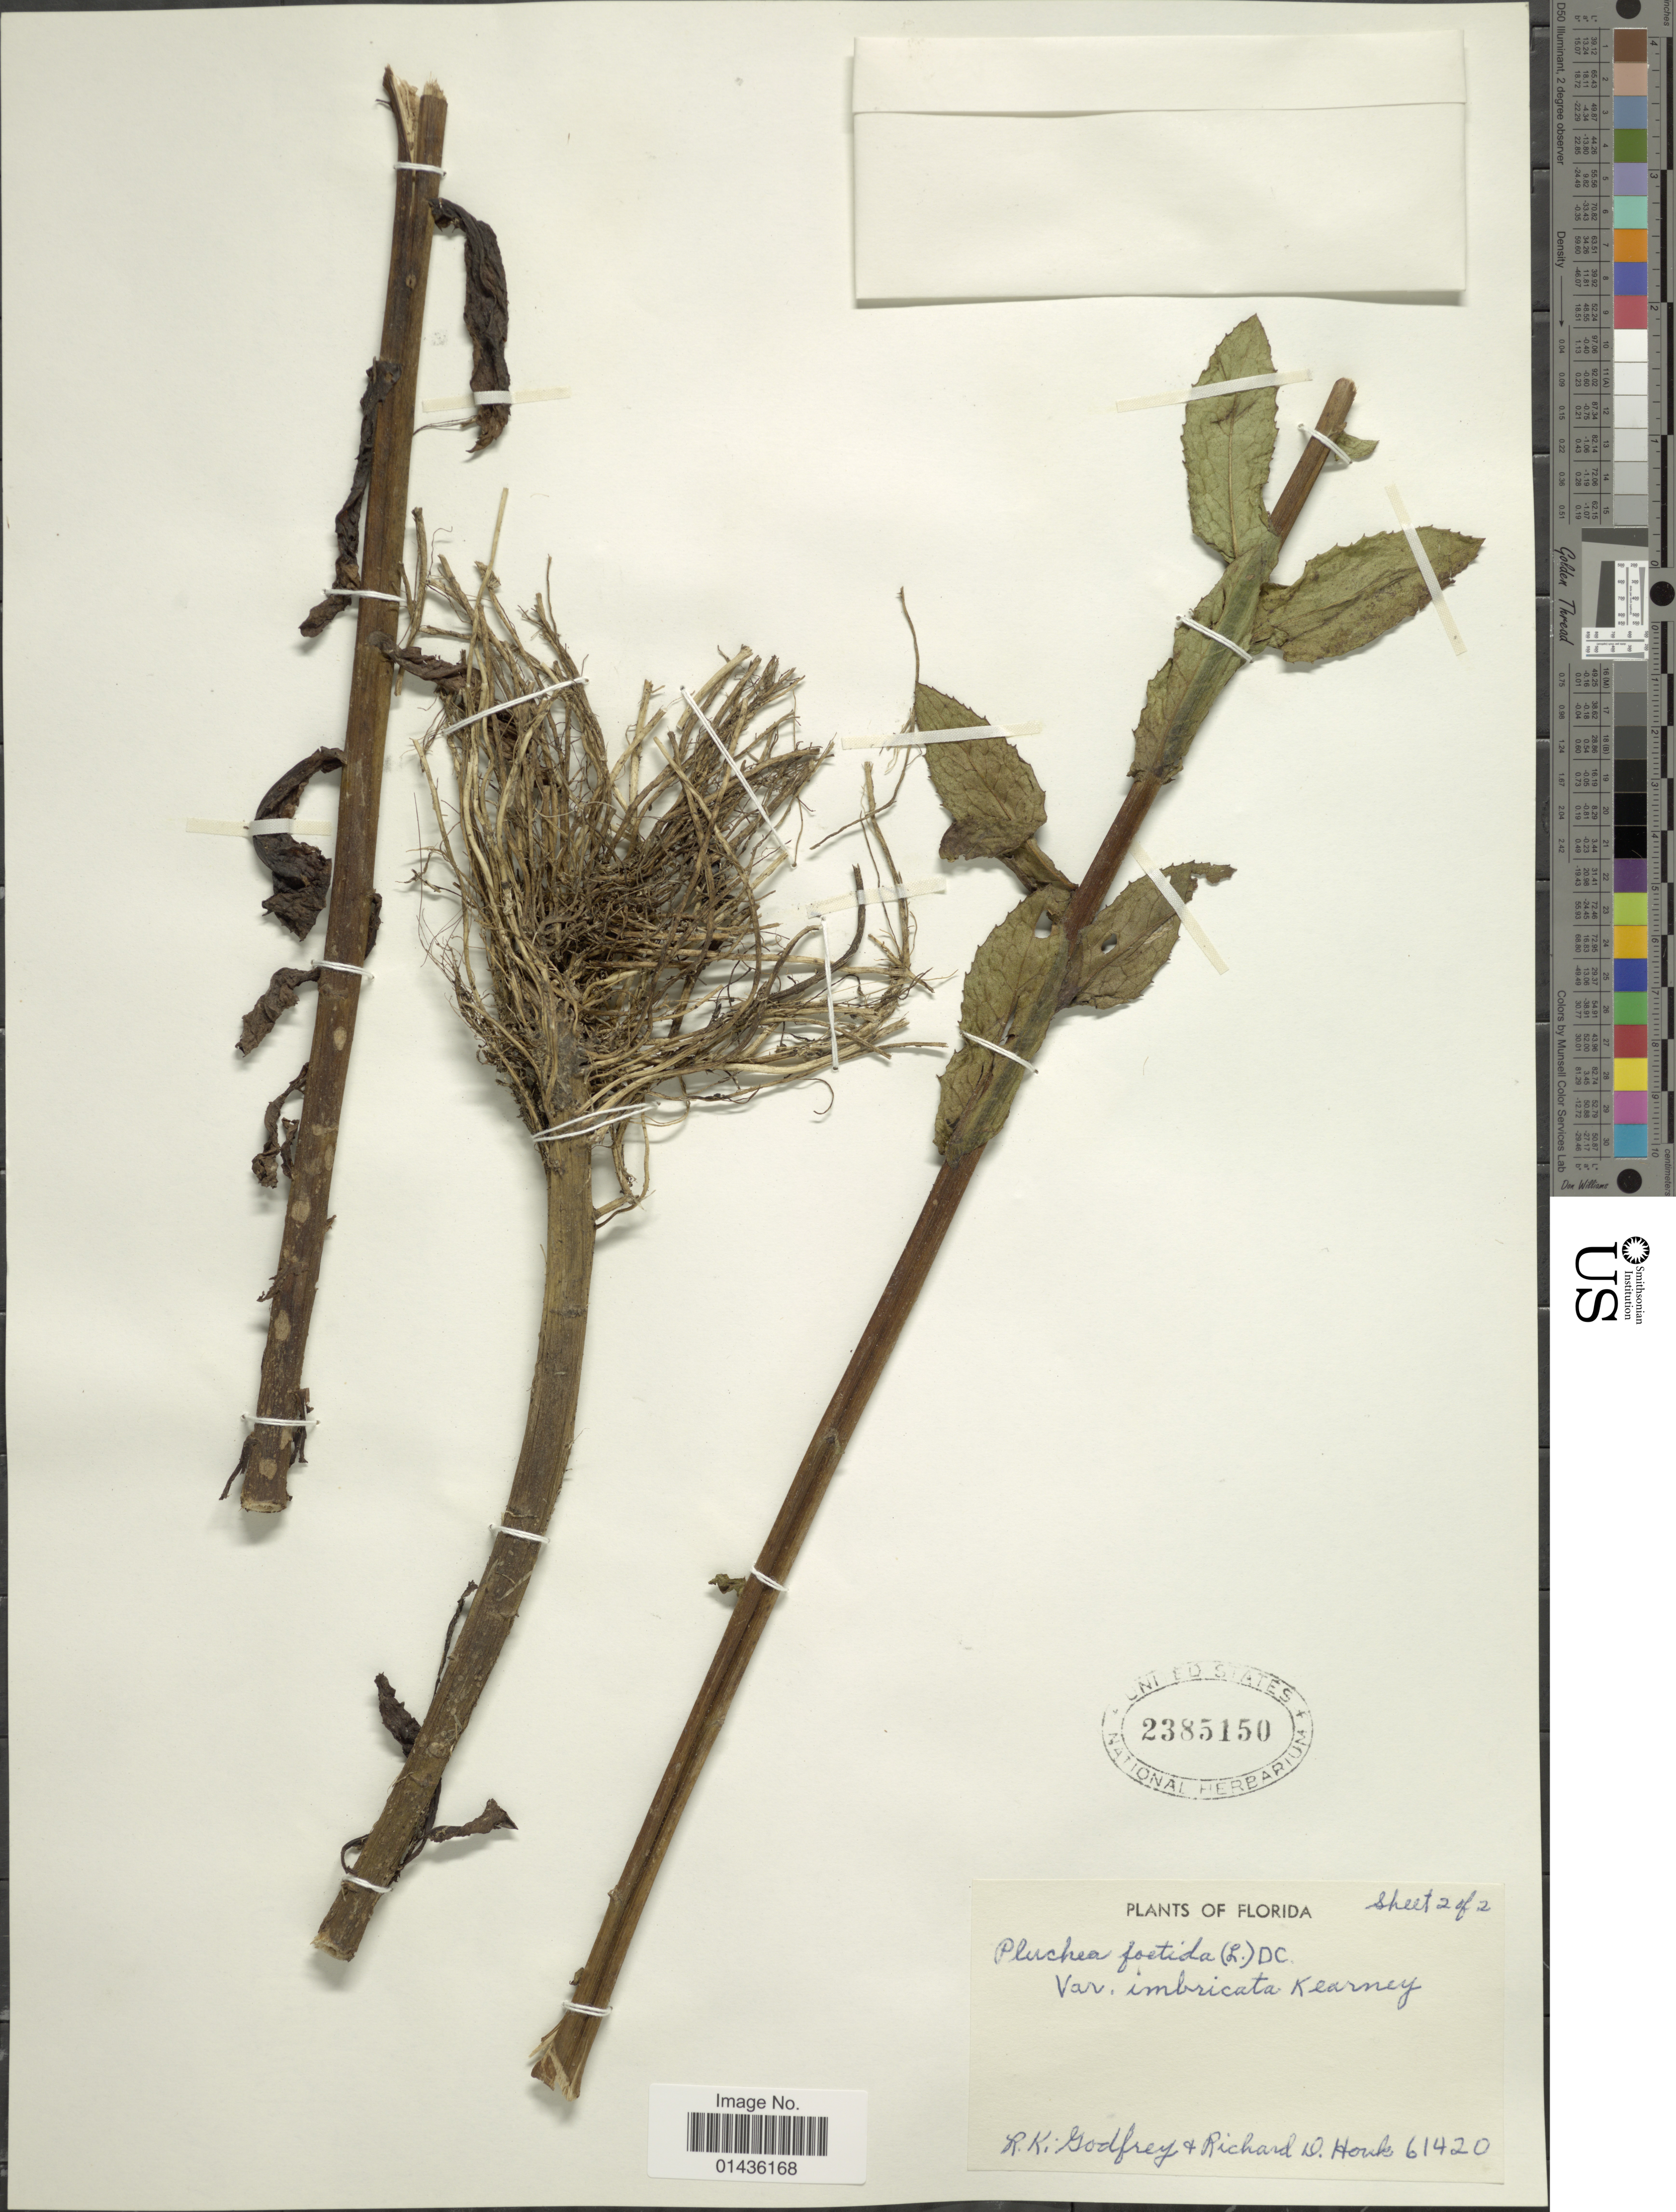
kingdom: Plantae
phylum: Tracheophyta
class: Magnoliopsida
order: Asterales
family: Asteraceae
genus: Pluchea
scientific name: Pluchea foetida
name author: (L.) DC.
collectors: R. K. Godfrey & R. Houk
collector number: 61420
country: United States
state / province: Florida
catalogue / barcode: US 2385150